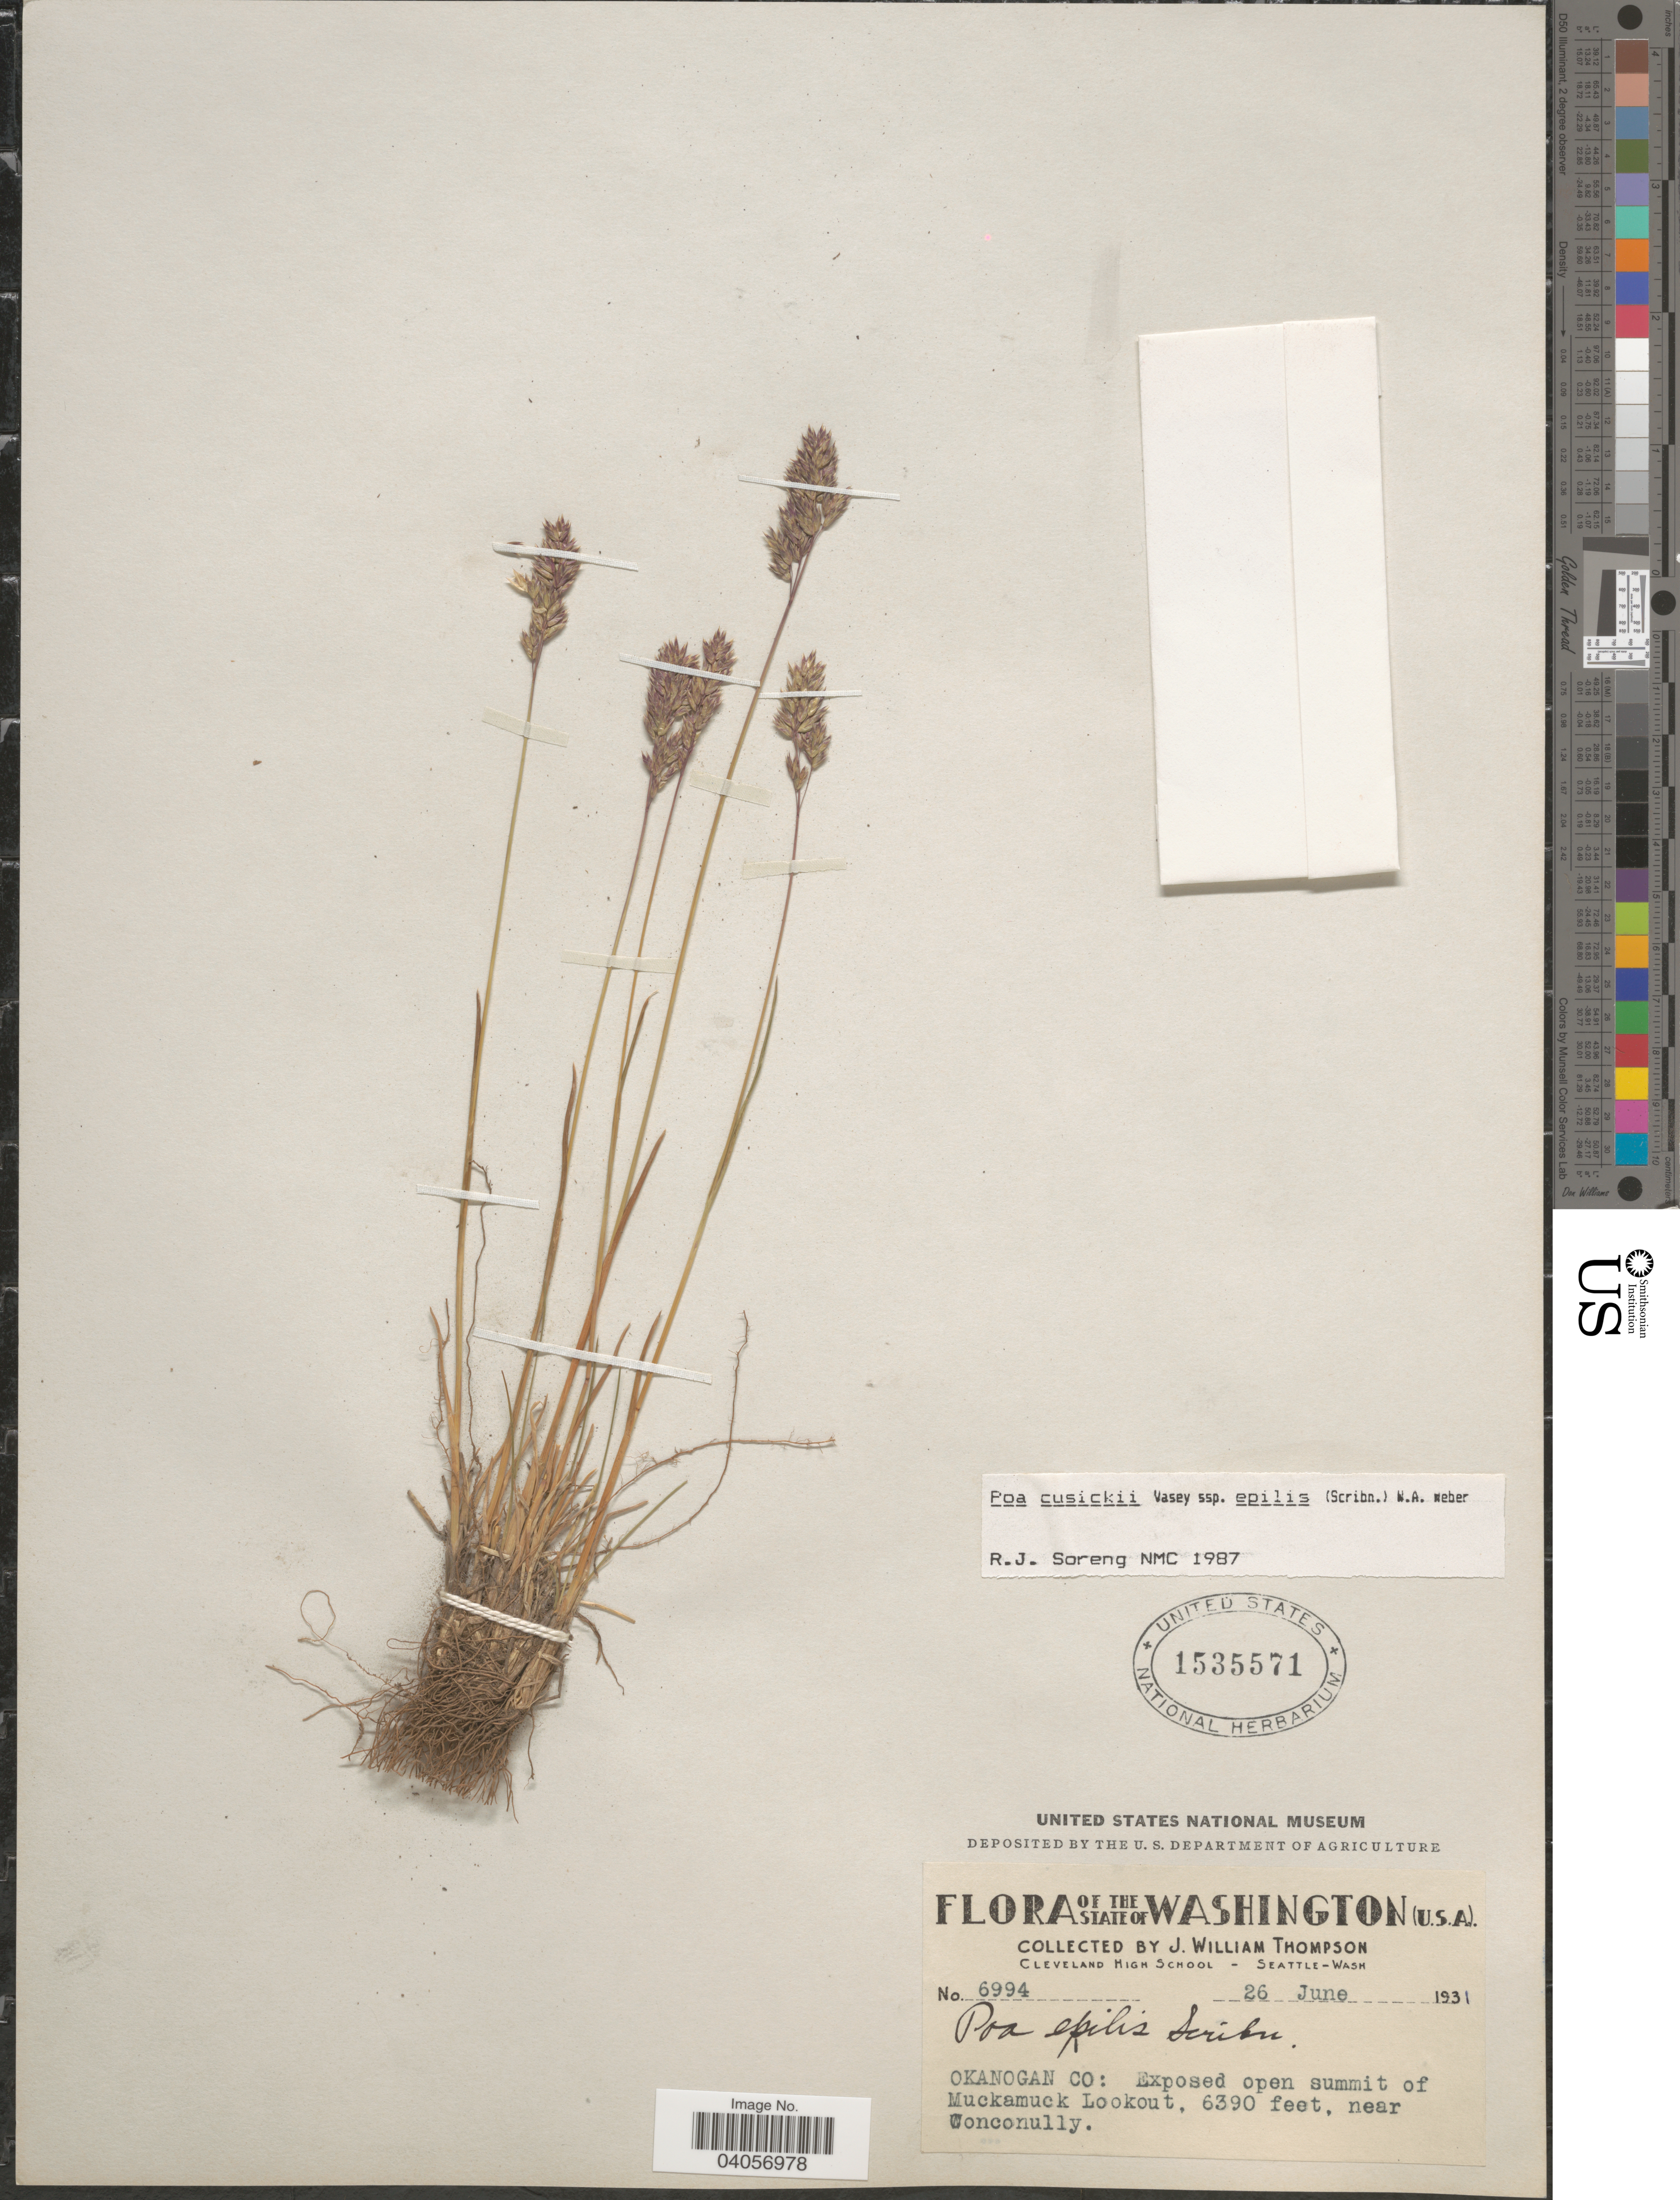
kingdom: Plantae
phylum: Tracheophyta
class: Liliopsida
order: Poales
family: Poaceae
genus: Poa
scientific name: Poa cusickii subsp. epilis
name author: (Scribn.) W.A. Weber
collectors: J. W. Thompson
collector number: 6994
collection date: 1931-06-26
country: United States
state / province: Washington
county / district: Okanogan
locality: Okanogan Co: Exposed open summit of Muckamuck Lookout, near Wonconully.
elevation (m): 1948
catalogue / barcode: US 1535571